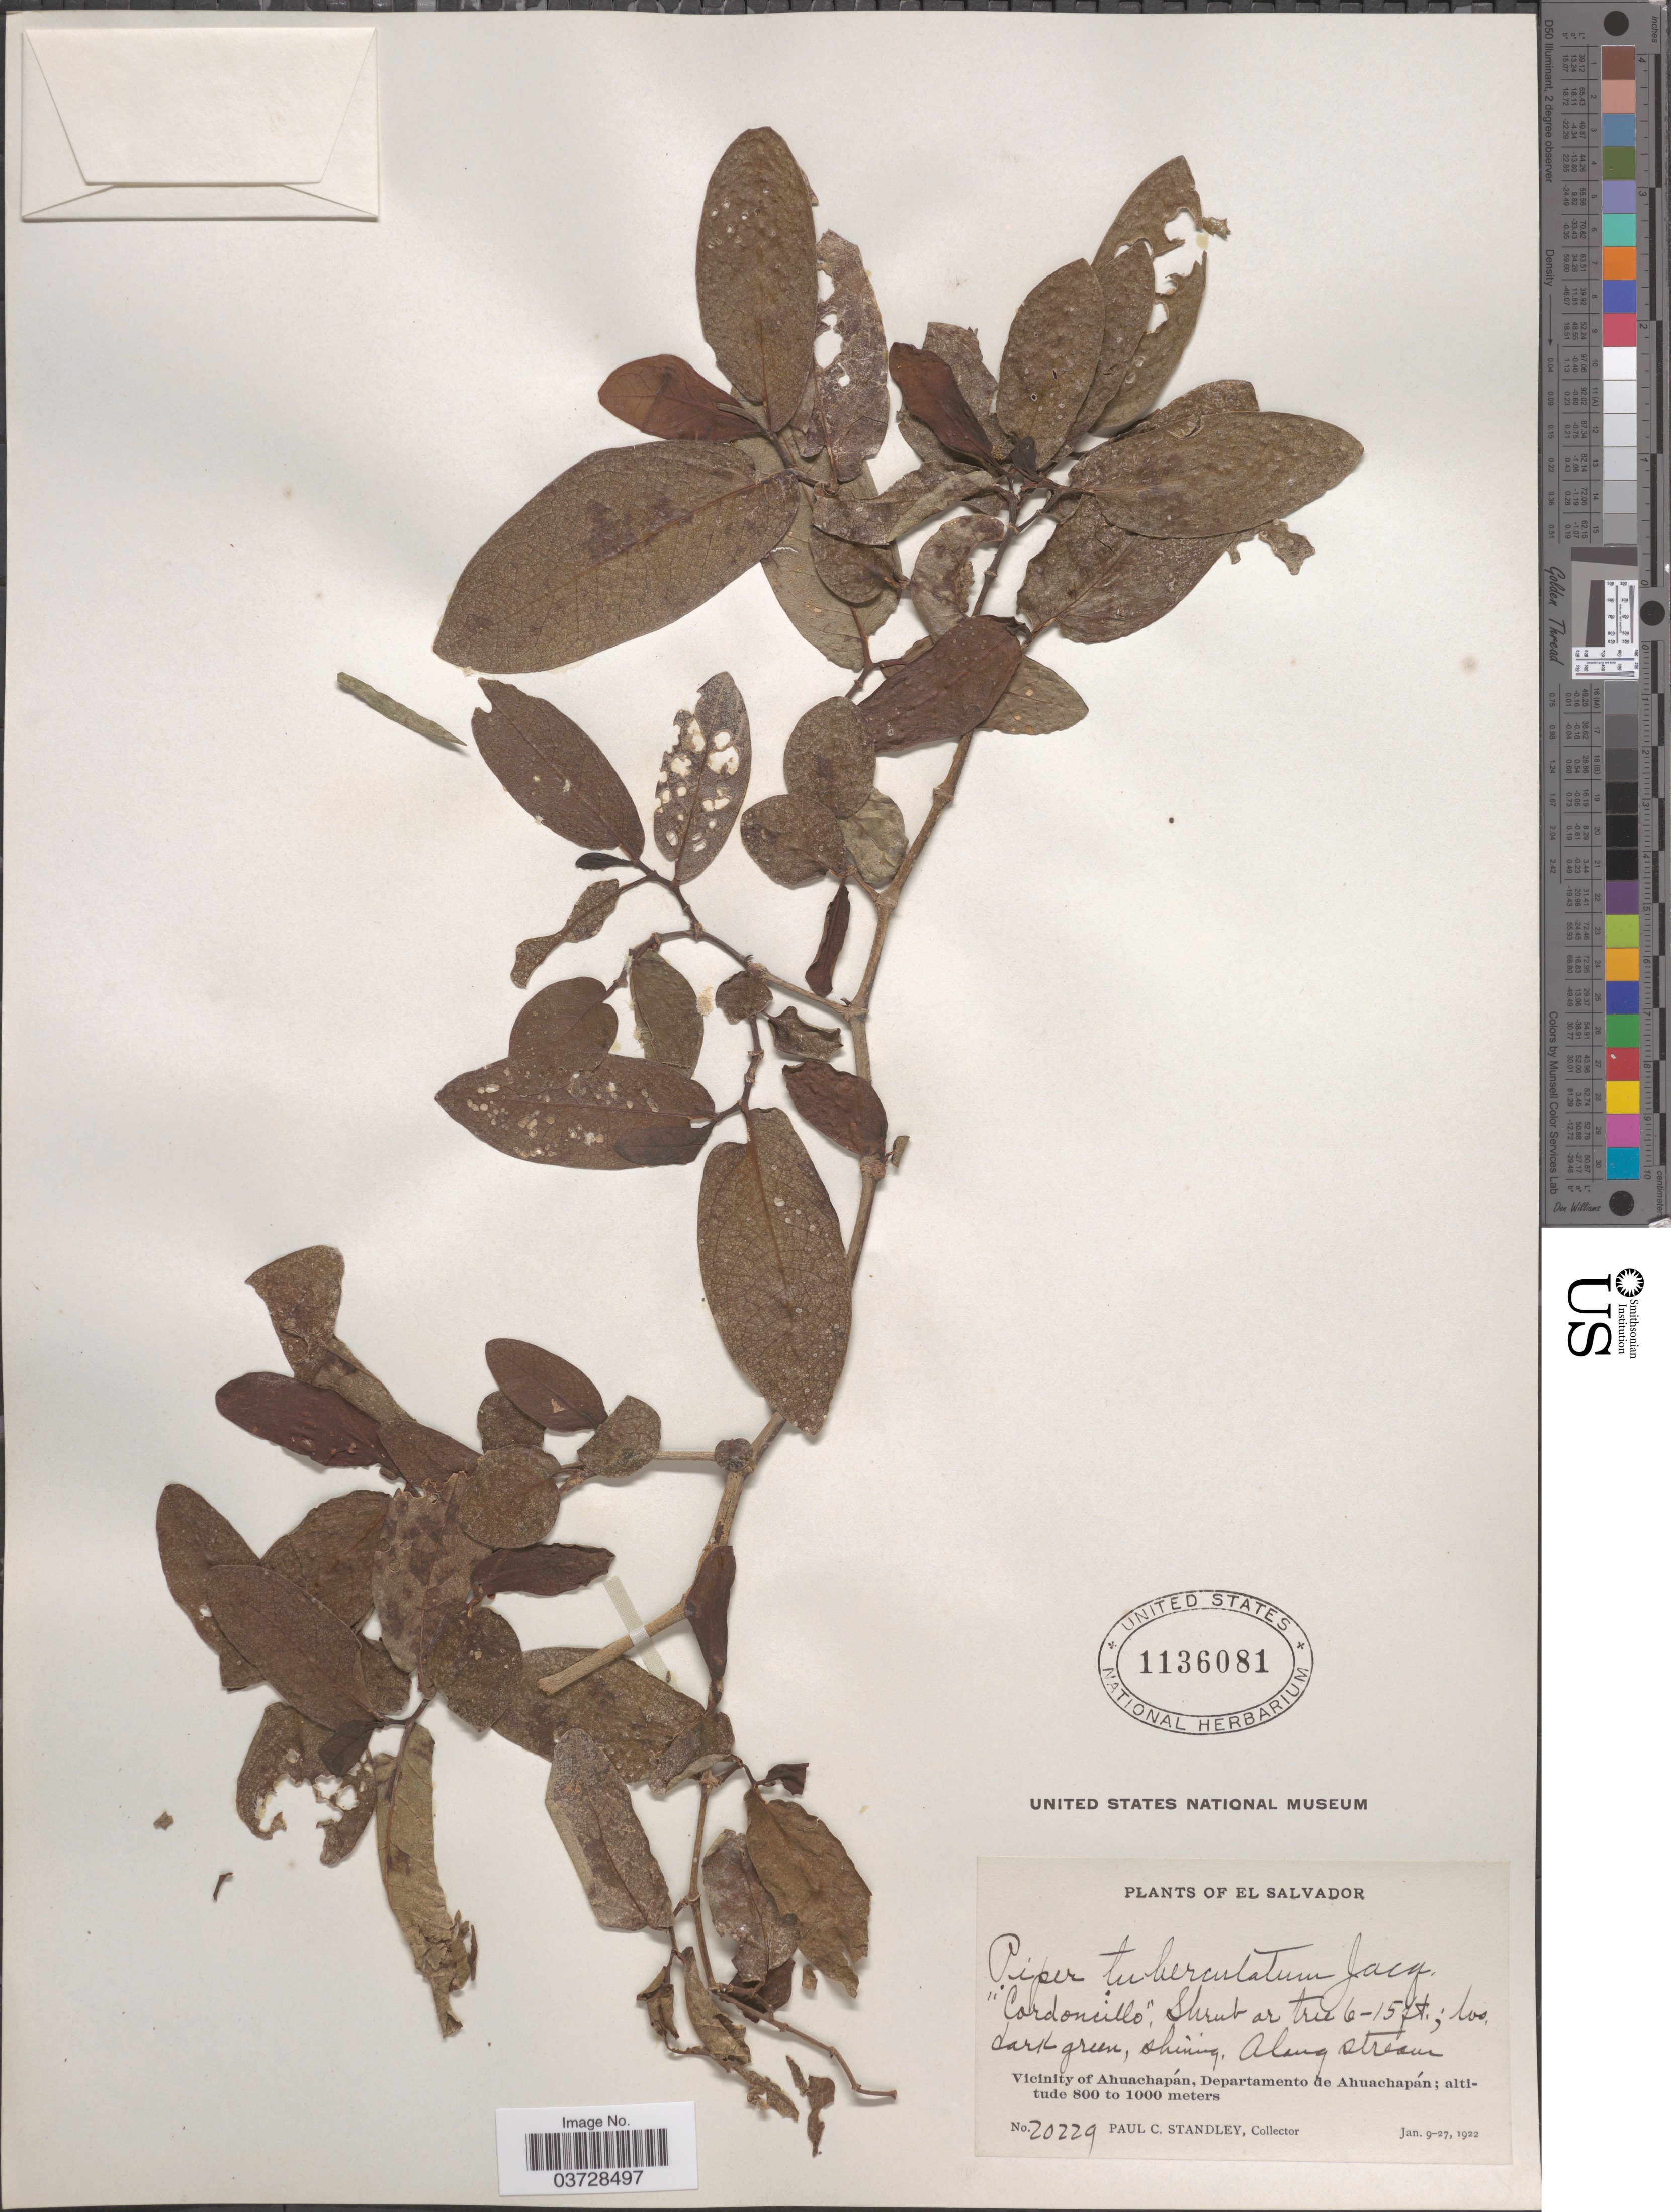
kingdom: Plantae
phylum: Tracheophyta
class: Magnoliopsida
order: Piperales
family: Piperaceae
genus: Piper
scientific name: Piper tuberculatum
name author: Jacq.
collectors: P. C. Standley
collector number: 20229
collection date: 1922-01-09/1922-01-27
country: El Salvador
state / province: Ahuachapan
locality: Vicinity of Ahuachapán, Departamento de Ahuachapán.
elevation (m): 800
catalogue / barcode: US 1136081